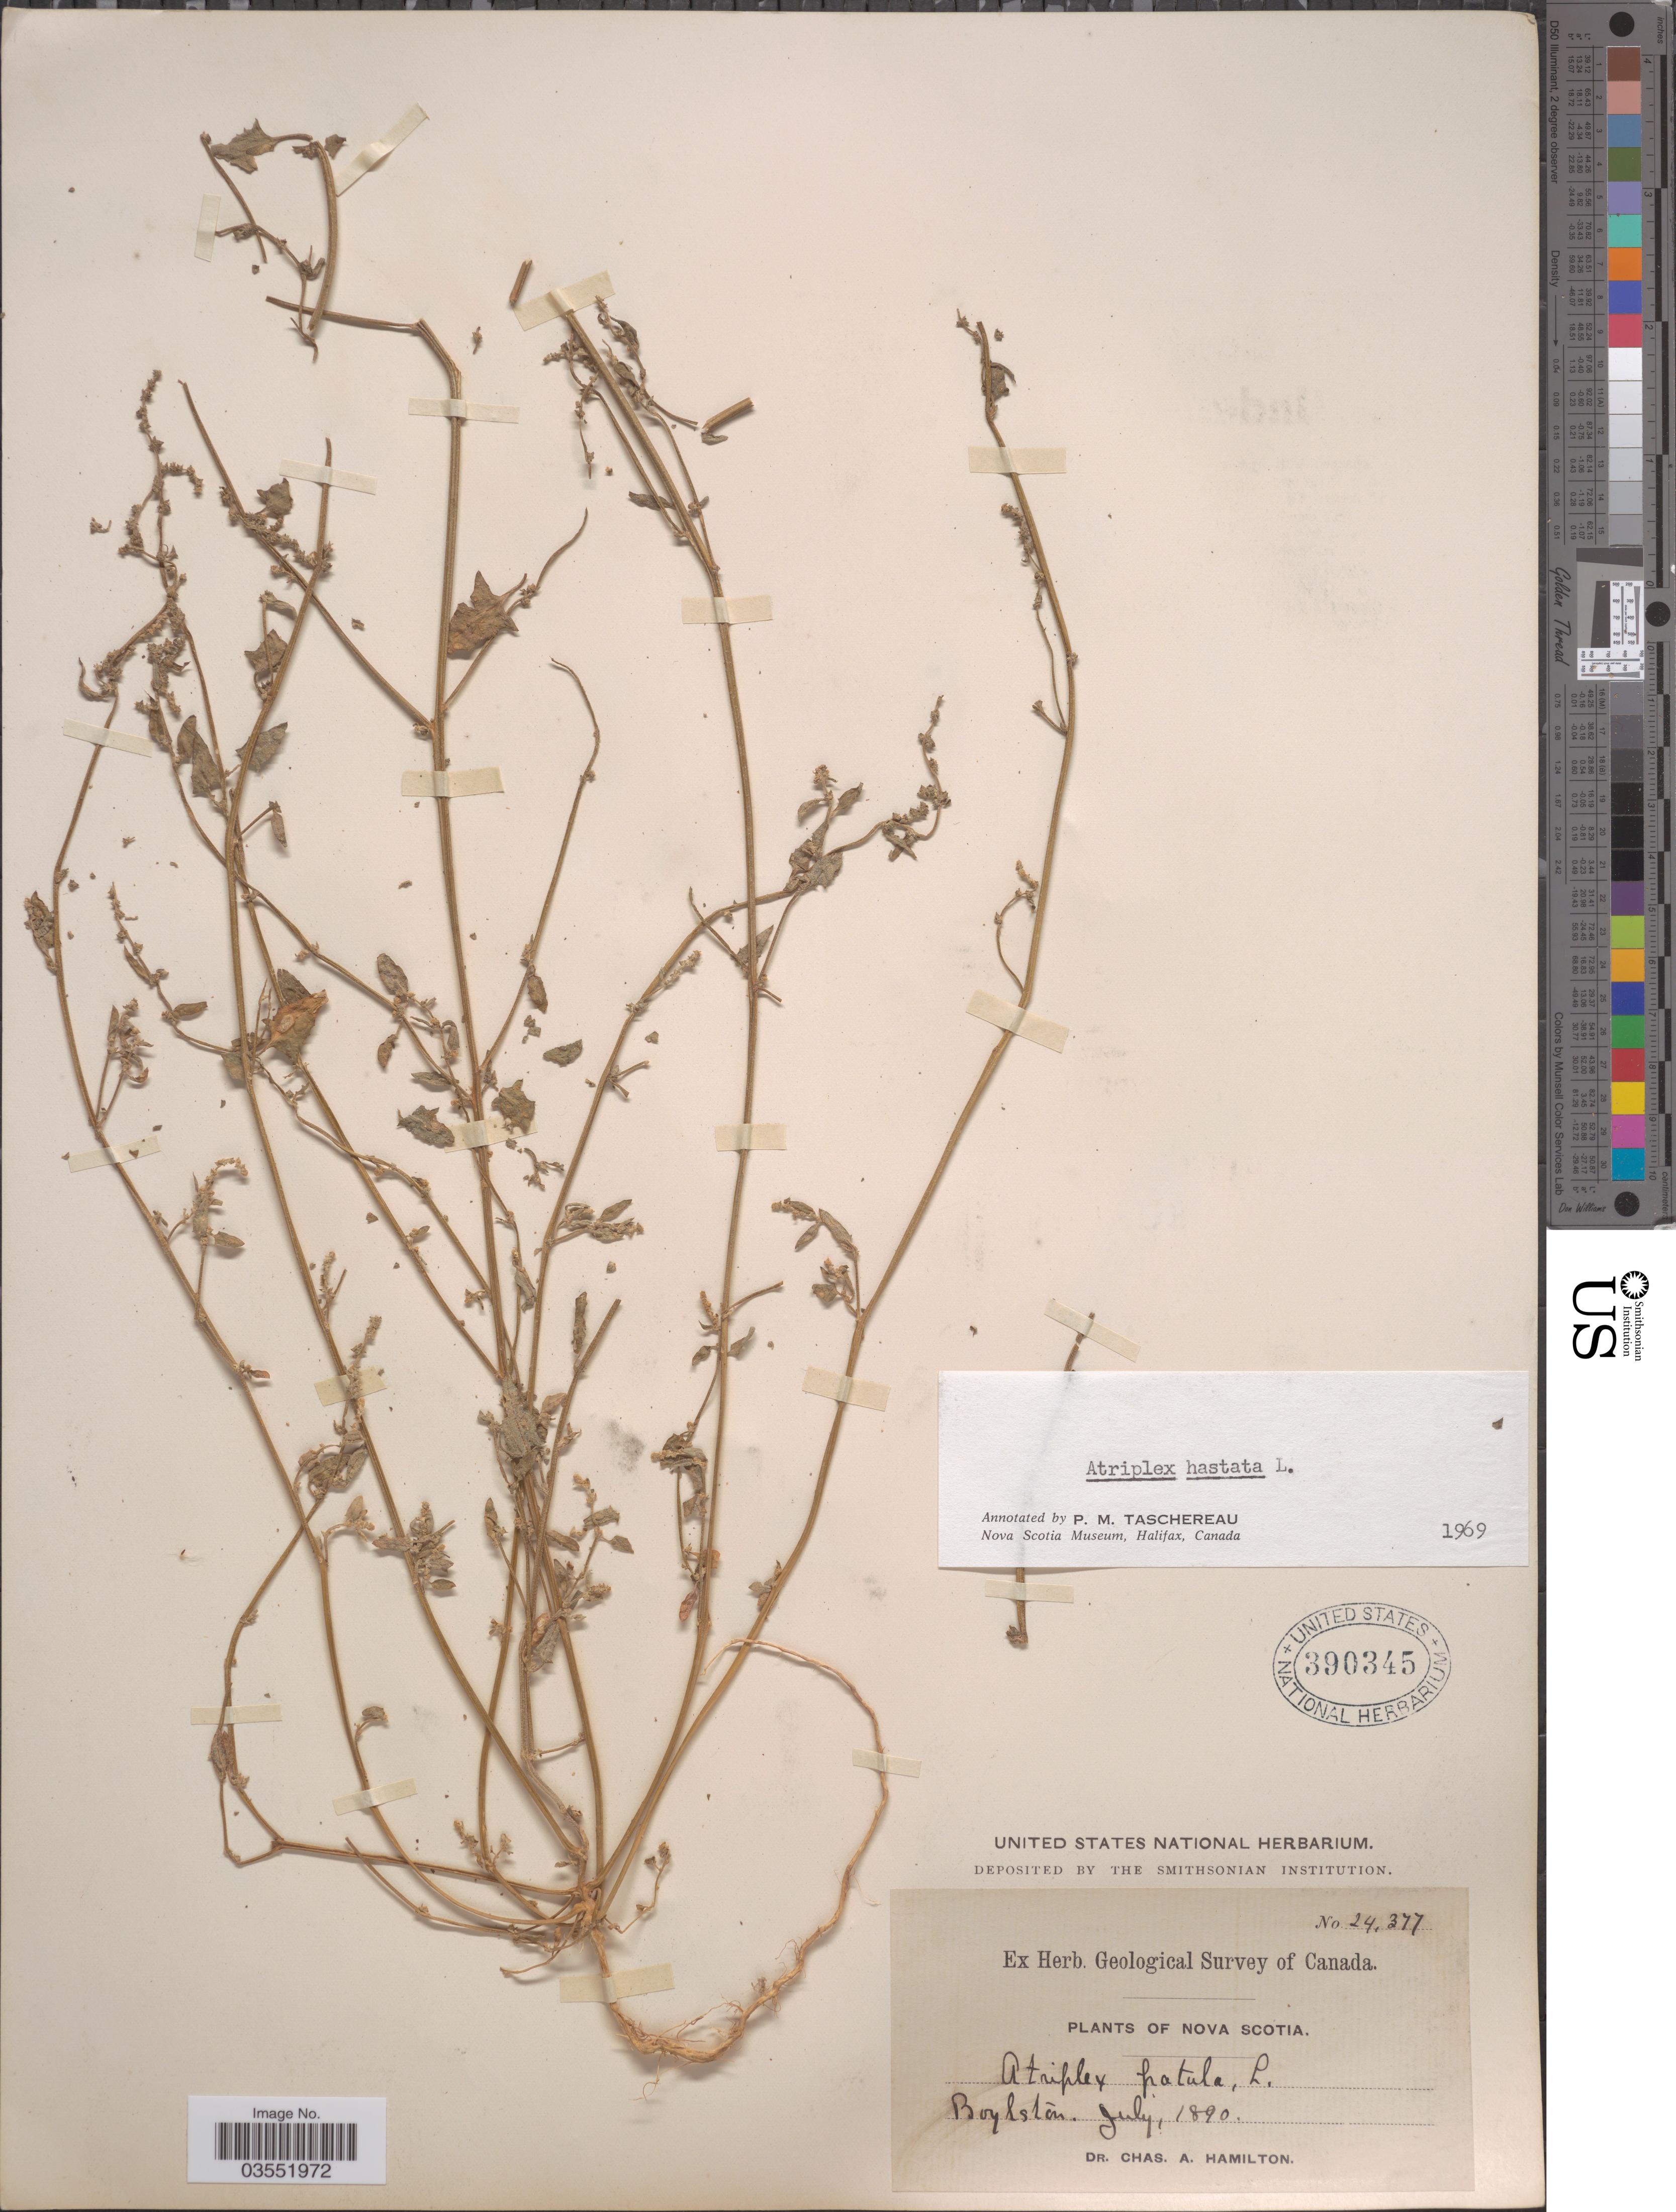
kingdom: Plantae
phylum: Tracheophyta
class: Magnoliopsida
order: Caryophyllales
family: Amaranthaceae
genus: Atriplex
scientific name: Atriplex hastata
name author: L.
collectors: C. A. Hamilton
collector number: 24377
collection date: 1890-07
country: Canada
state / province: Nova Scotia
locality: Boylston.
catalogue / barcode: US 390345